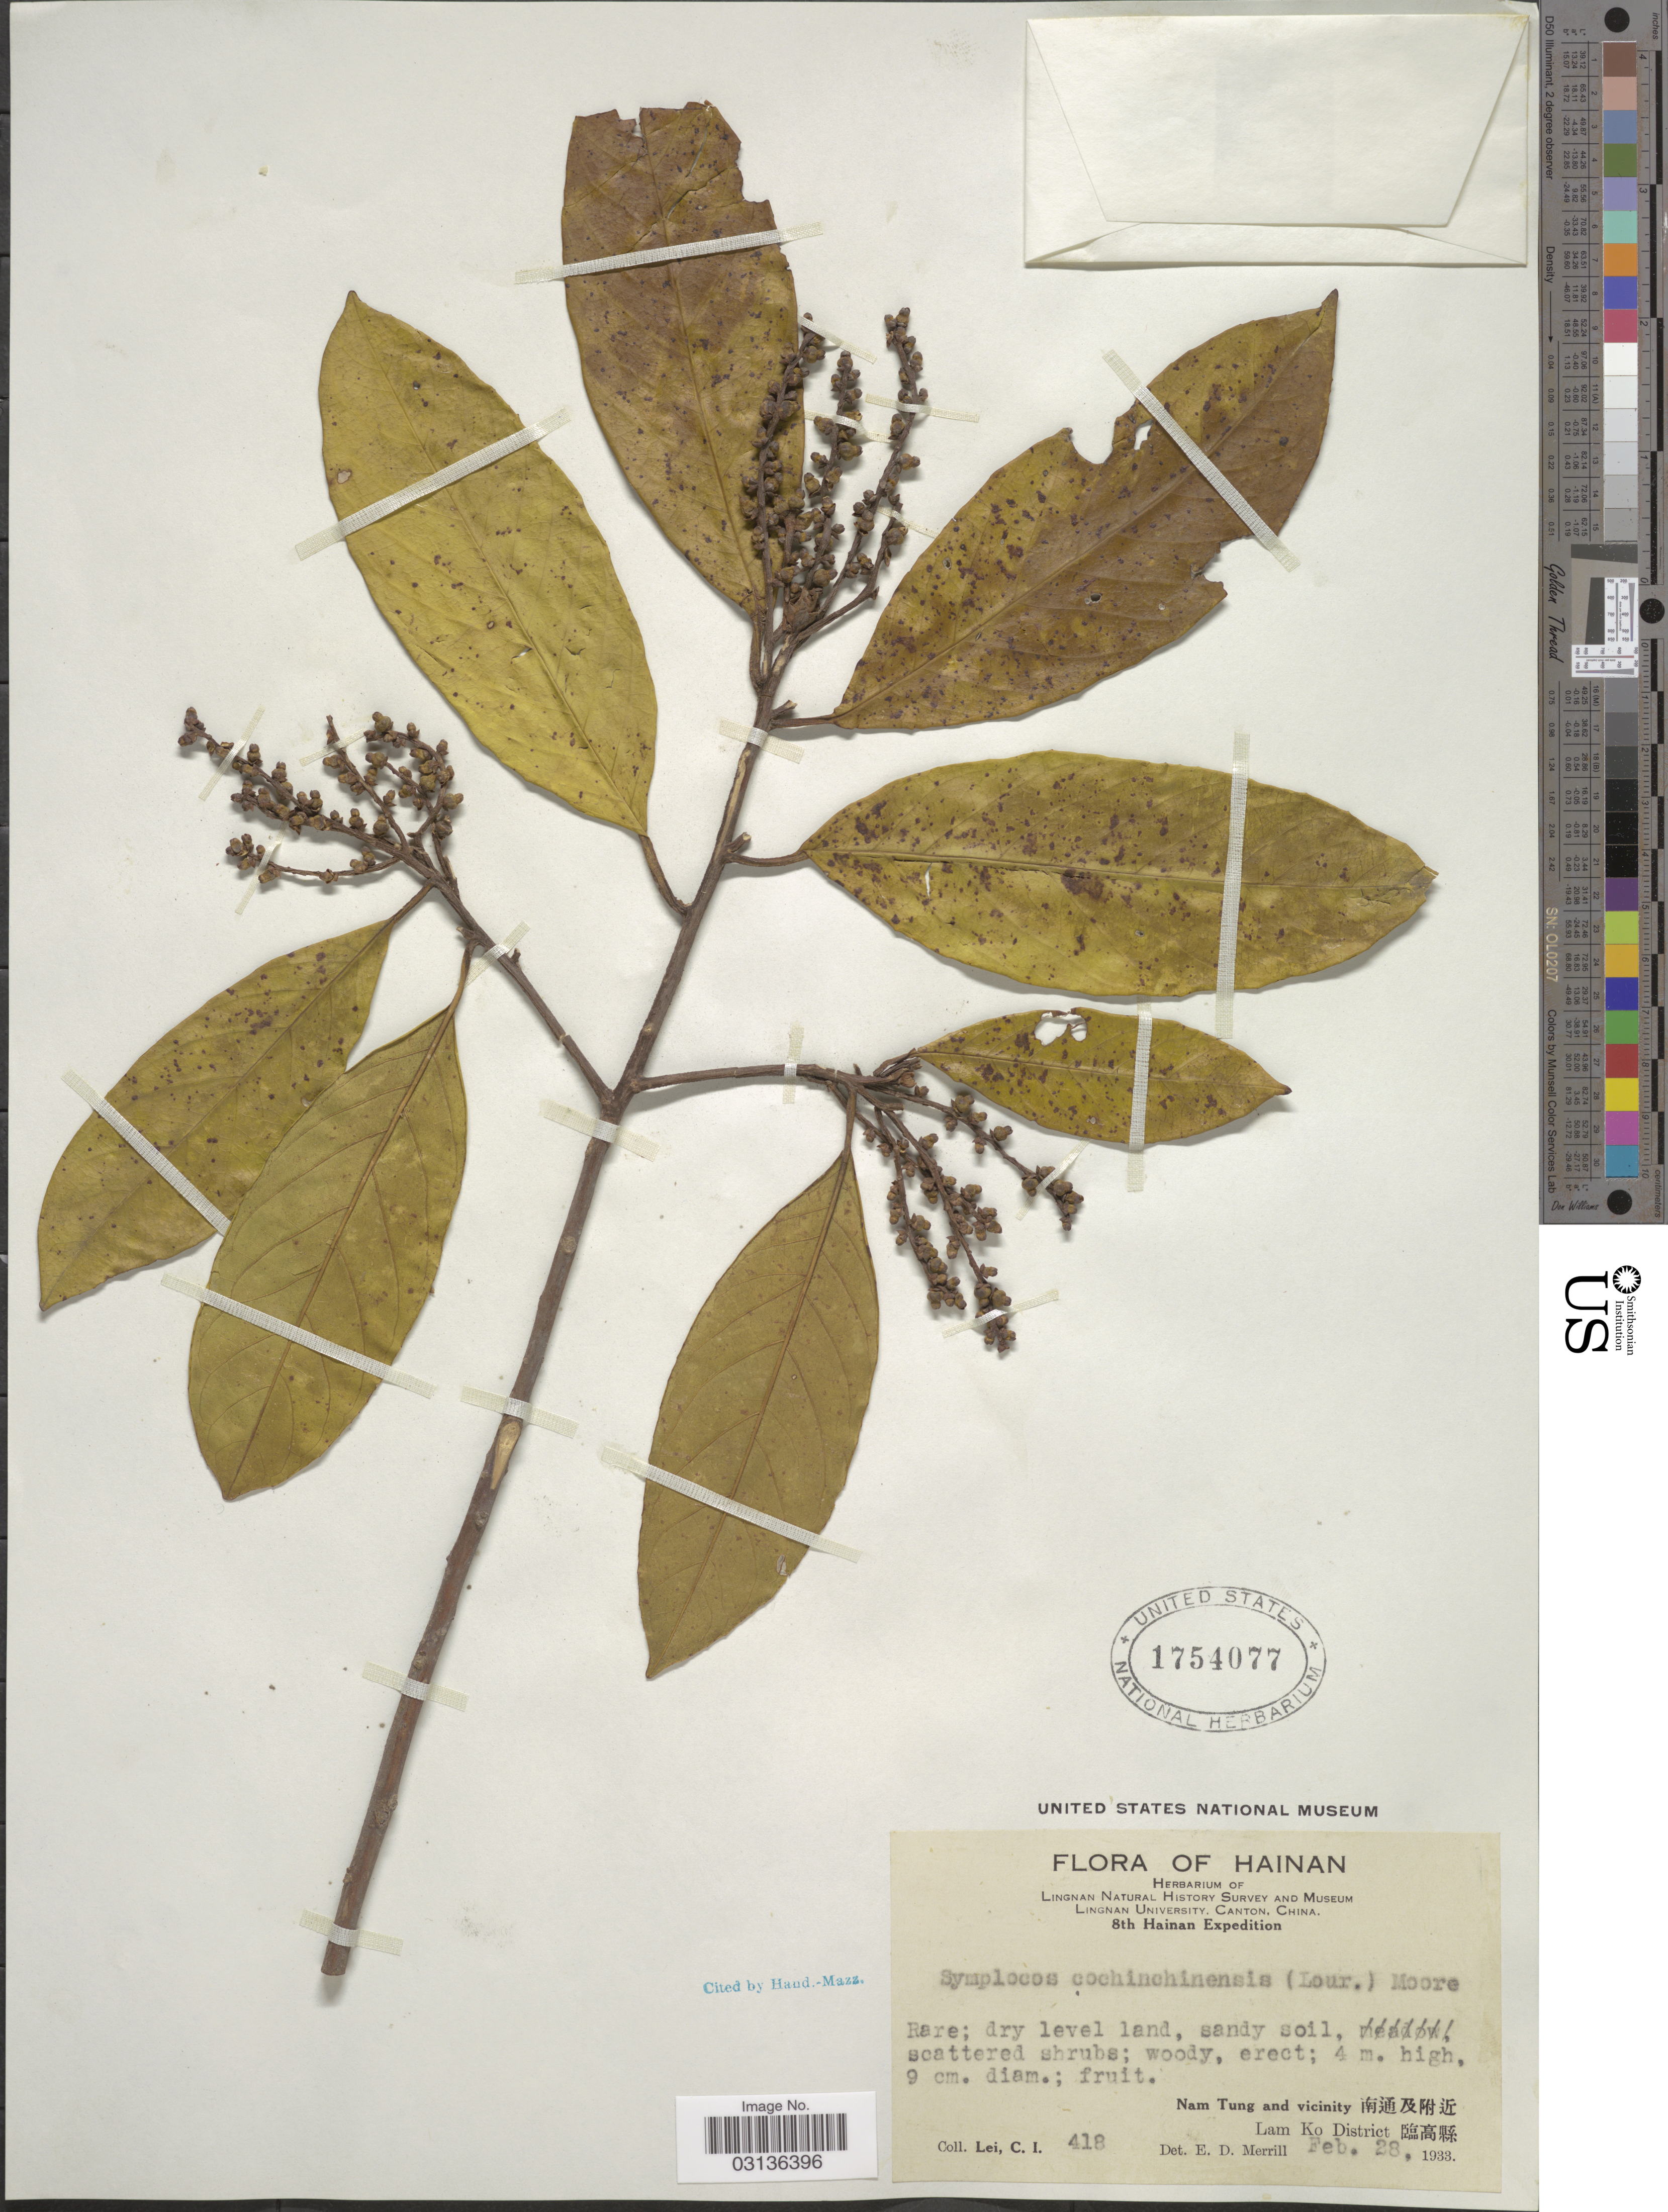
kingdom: Plantae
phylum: Tracheophyta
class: Magnoliopsida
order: Ericales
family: Symplocaceae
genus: Symplocos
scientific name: Symplocos cochinchinensis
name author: (Lour.) S. Moore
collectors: C. I. Lei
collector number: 418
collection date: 1933-02-28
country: China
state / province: Hainan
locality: Nam Tung and vicinity. Lam Ko District.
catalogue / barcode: US 1754077